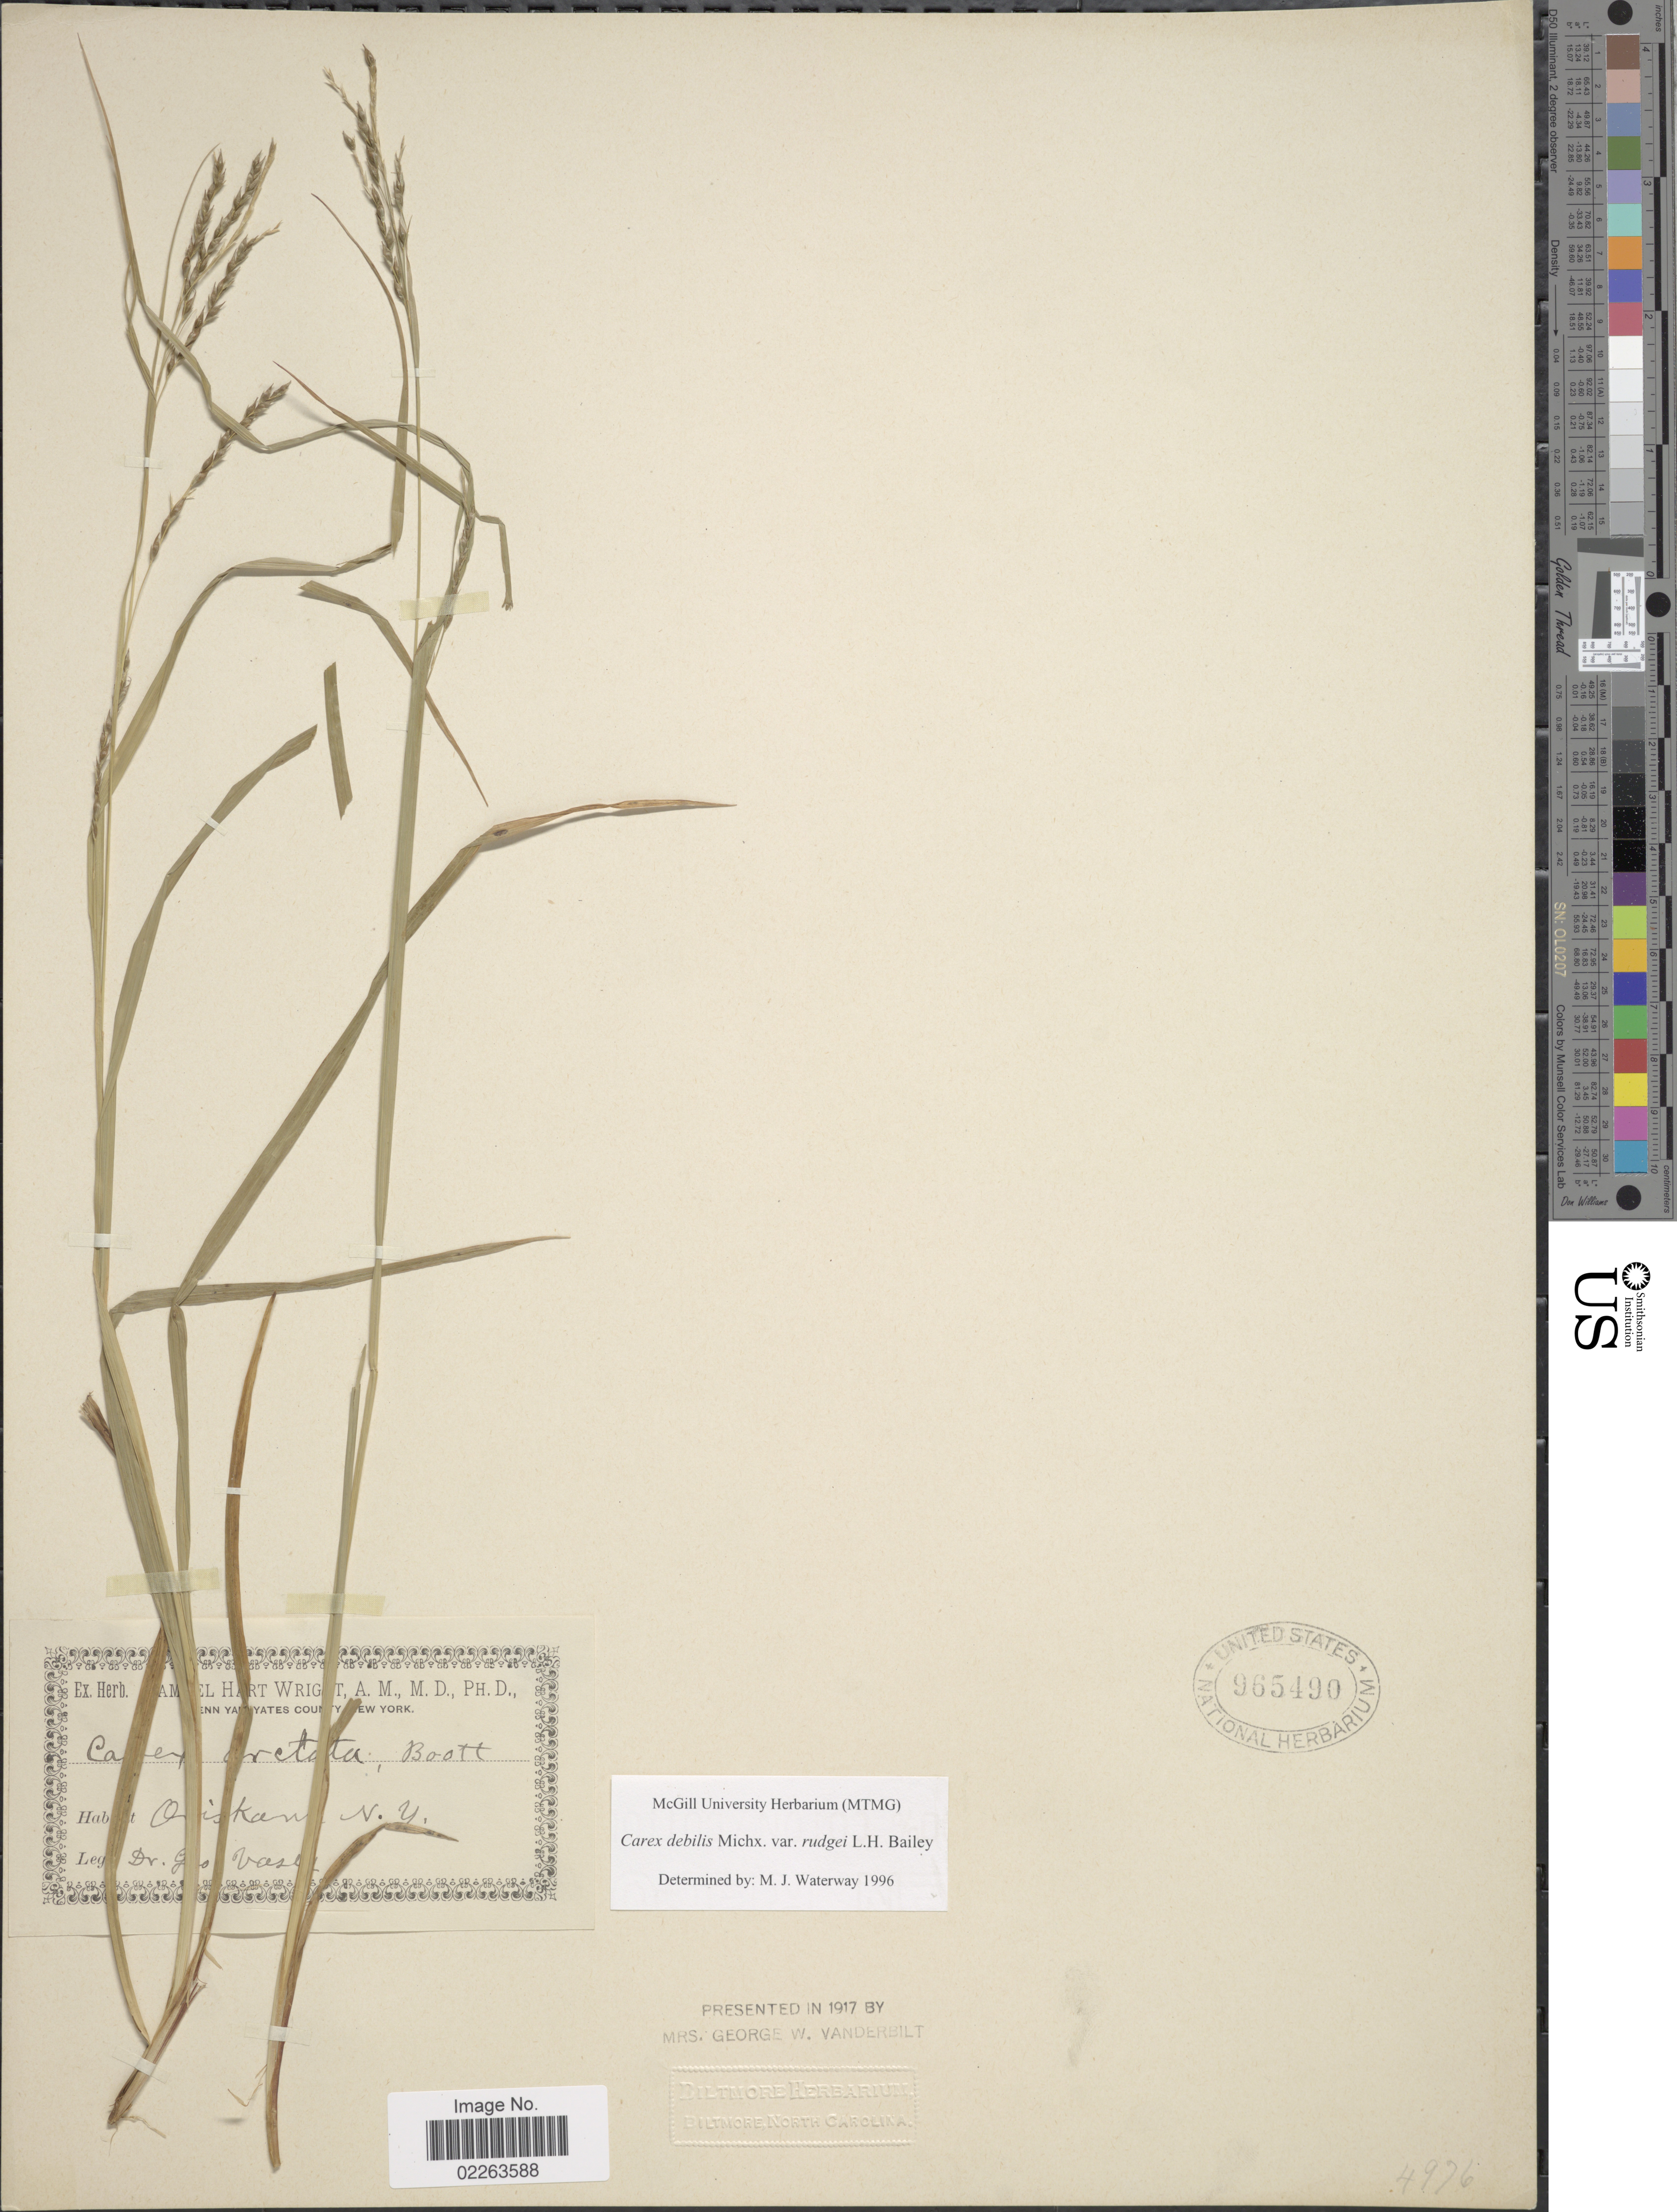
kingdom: Plantae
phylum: Tracheophyta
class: Liliopsida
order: Poales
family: Cyperaceae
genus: Carex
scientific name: Carex flexuosa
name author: Muhl. ex Willd.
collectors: G. Vasey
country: United States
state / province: New York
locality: Oriskany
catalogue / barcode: US 965490